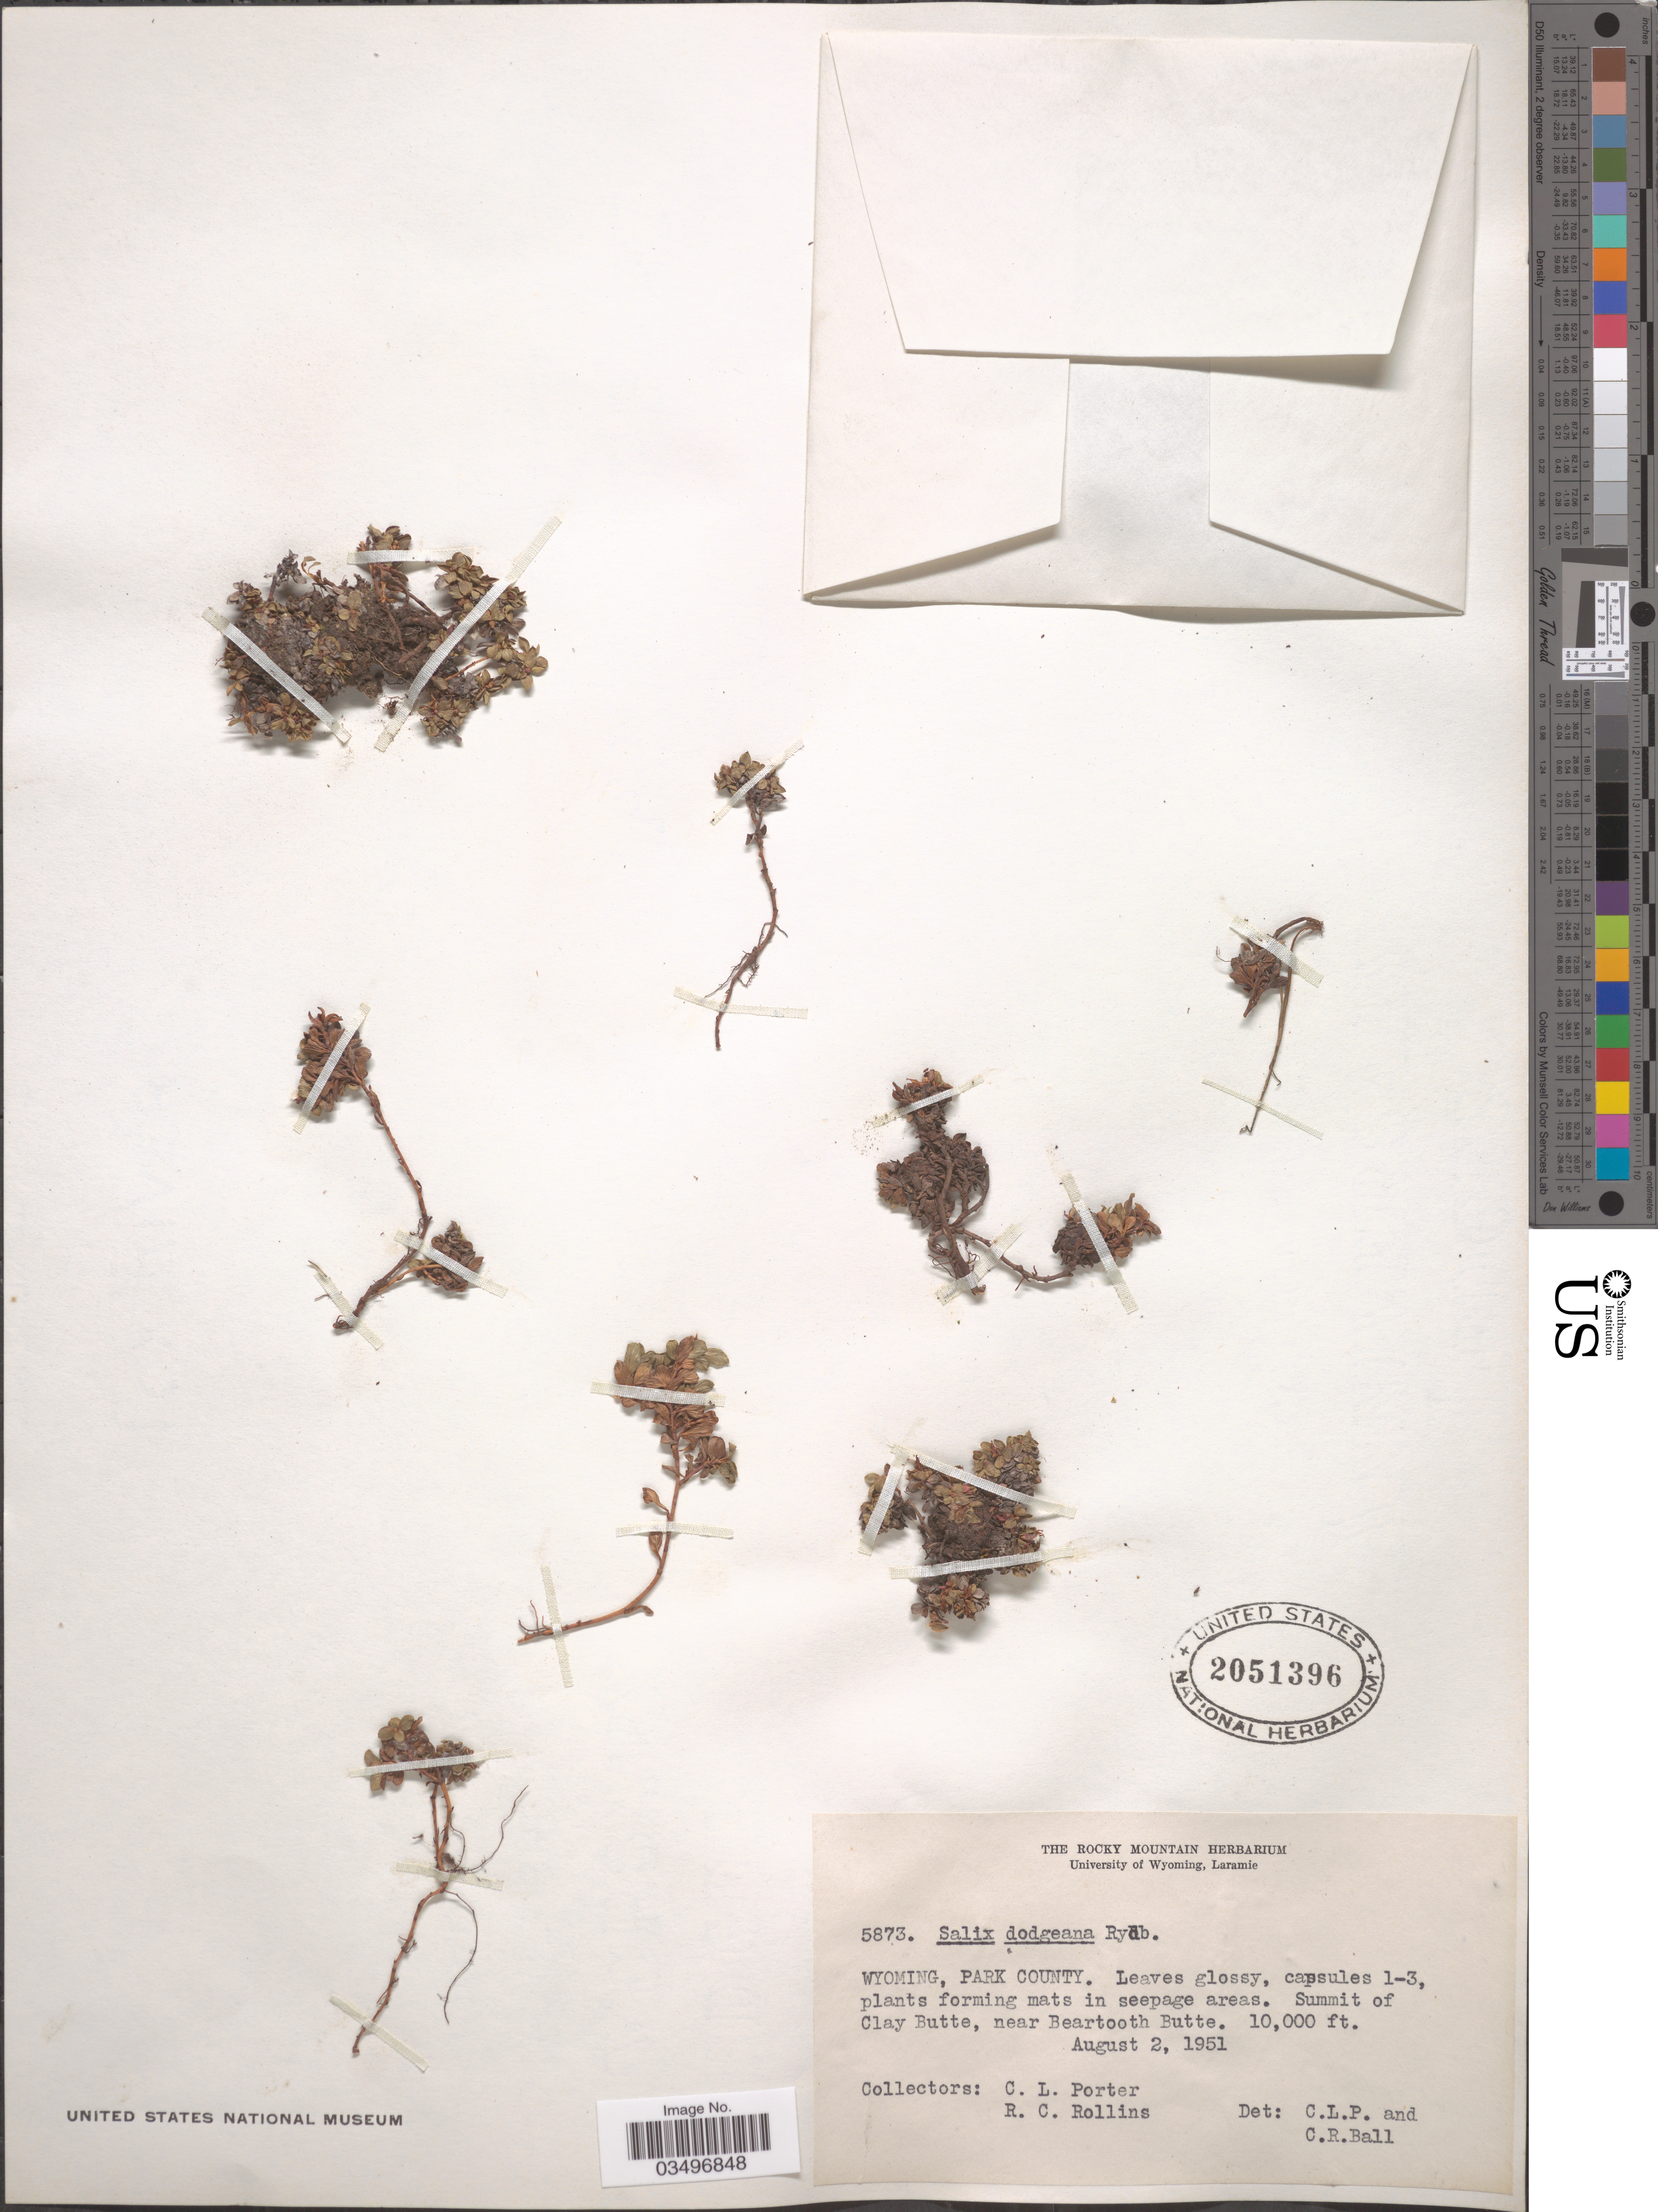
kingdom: Plantae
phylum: Tracheophyta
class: Magnoliopsida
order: Malpighiales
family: Salicaceae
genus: Salix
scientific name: Salix dodgeana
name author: Rydb.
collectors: C. L. Porter & R. C. Rollins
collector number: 5873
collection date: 1951-08-02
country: United States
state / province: Wyoming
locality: Park County. Summit of Clay Butte, near Beartooth Butte.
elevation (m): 3048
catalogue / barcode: US 2051396